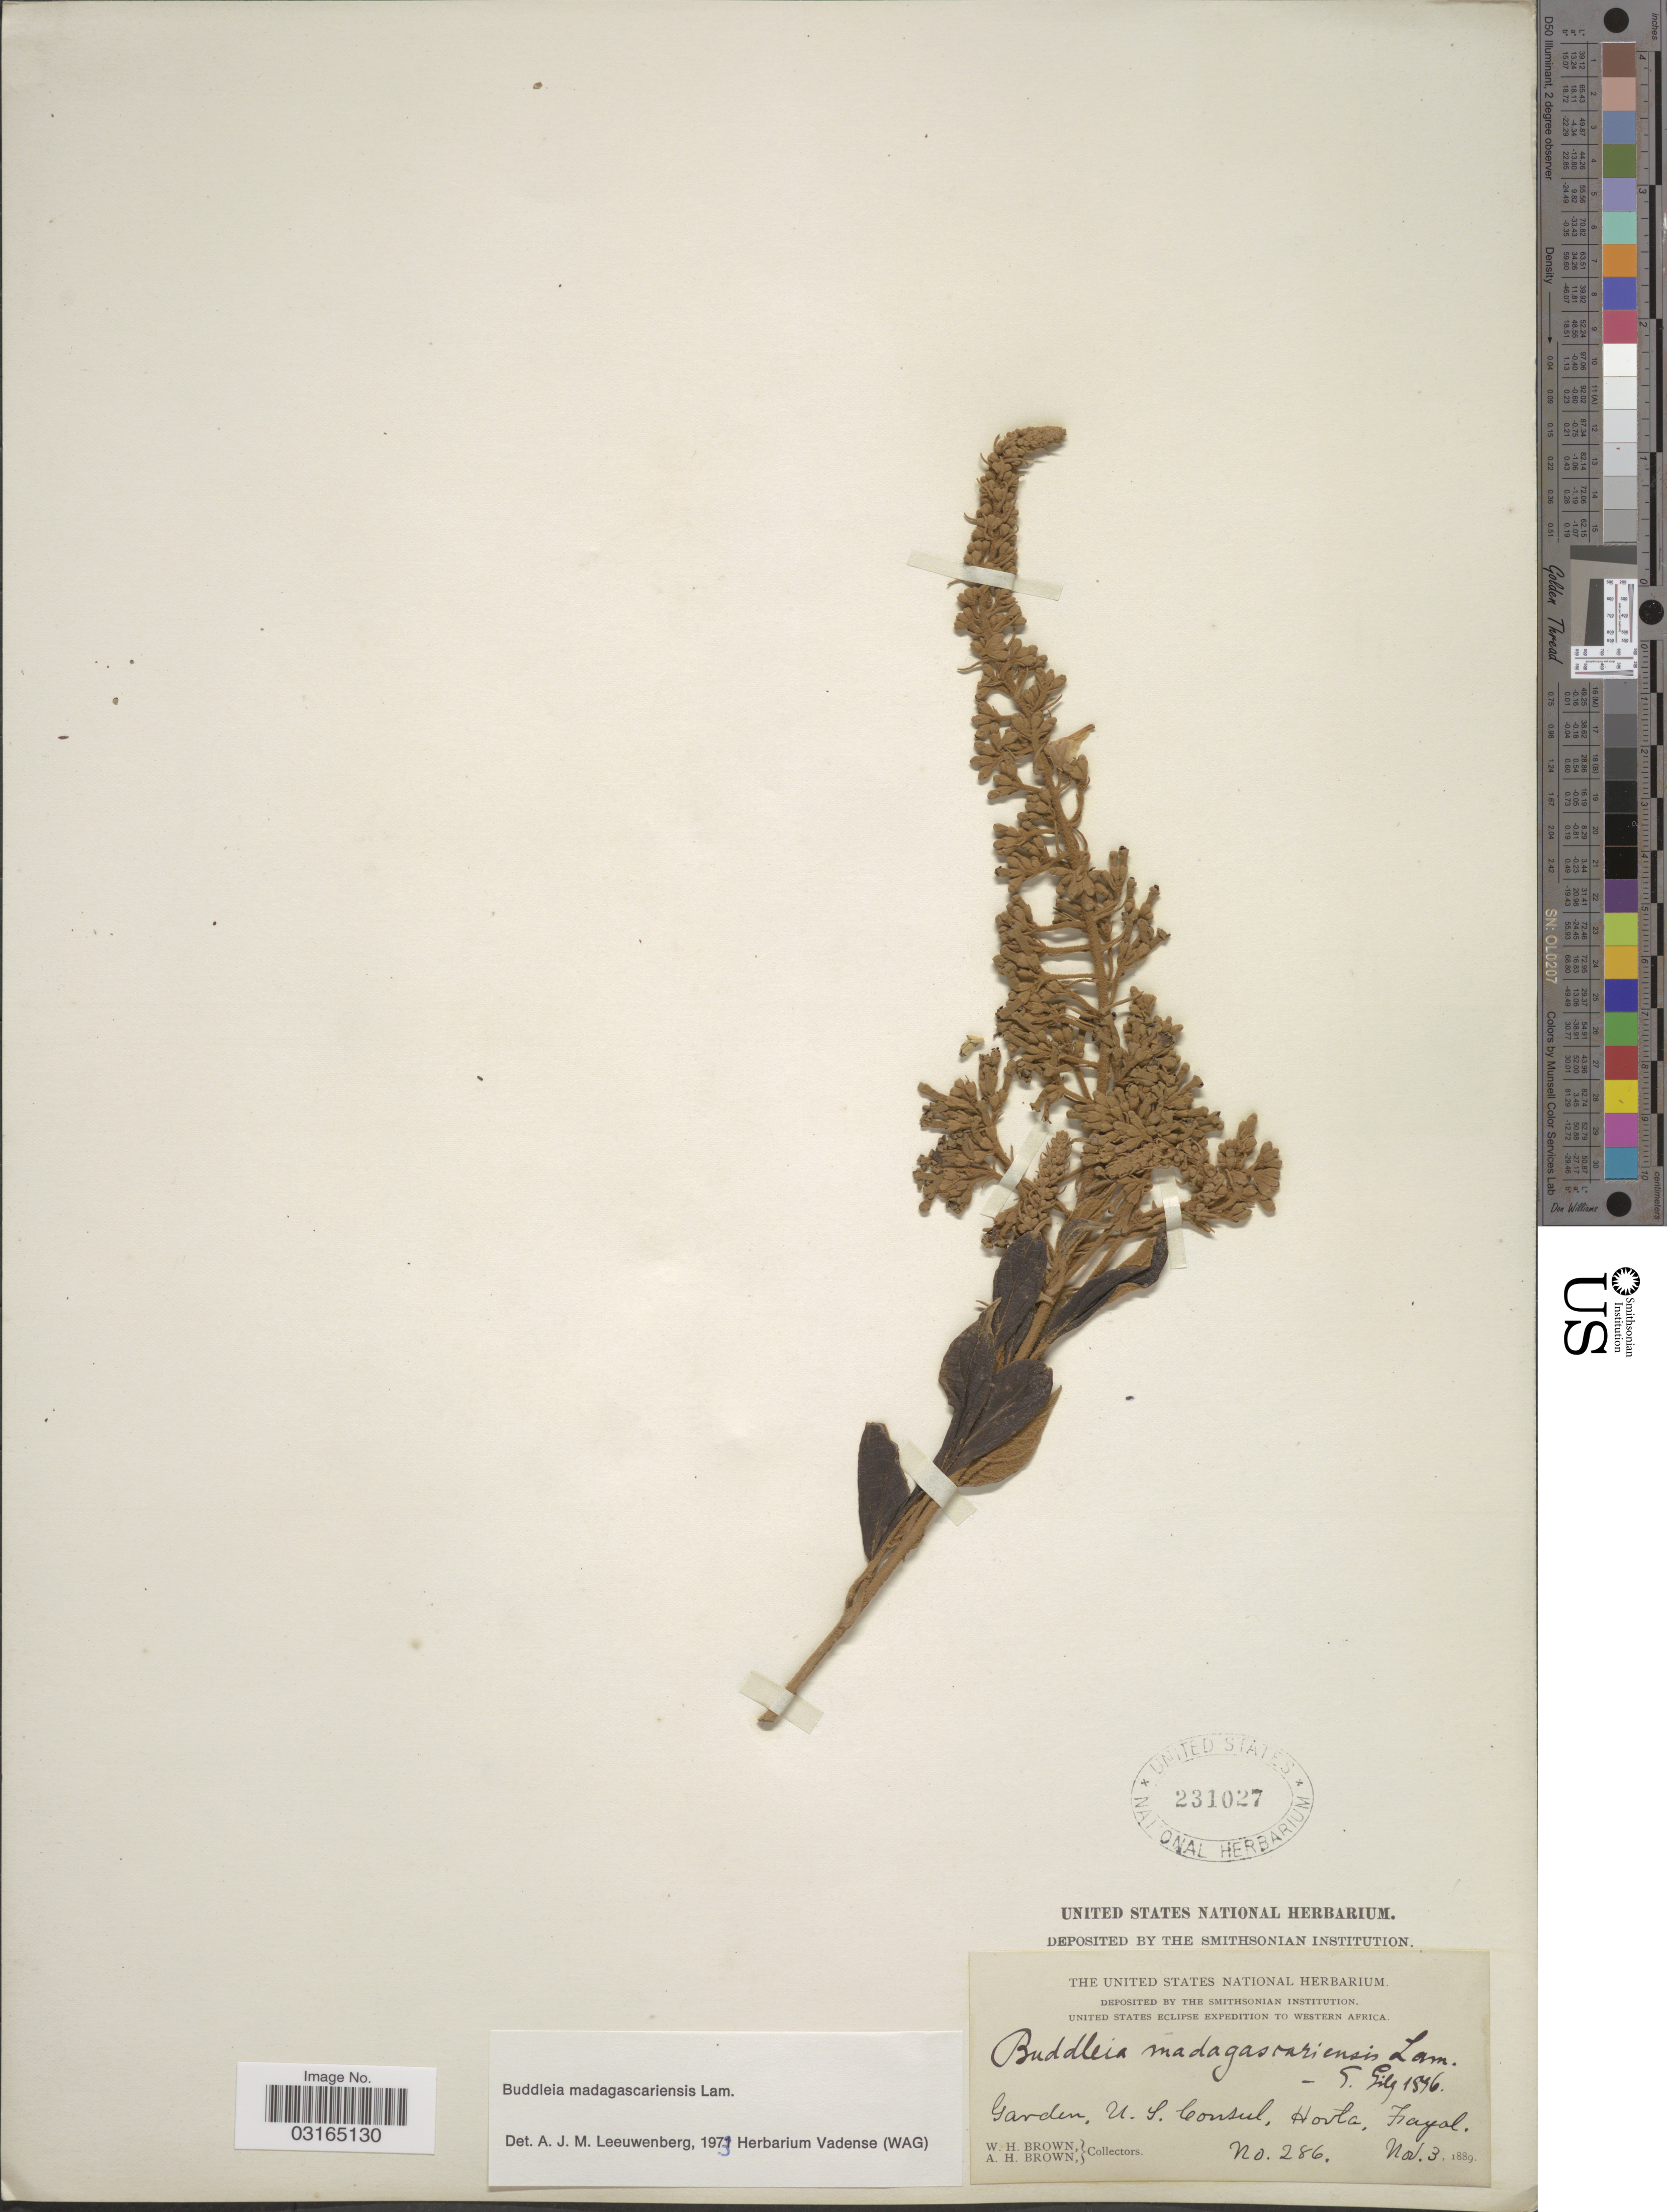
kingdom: Plantae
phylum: Tracheophyta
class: Magnoliopsida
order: Lamiales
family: Scrophulariaceae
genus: Buddleja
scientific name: Buddleja madagascariensis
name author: Lam.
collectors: W. H. Brown & A. H. Brown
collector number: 286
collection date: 1889-11-03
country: Portugal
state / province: Azores (Aut. Reg.)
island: Faial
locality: Garden, U. S. Consul, Horta, Fayal.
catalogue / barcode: US 231027